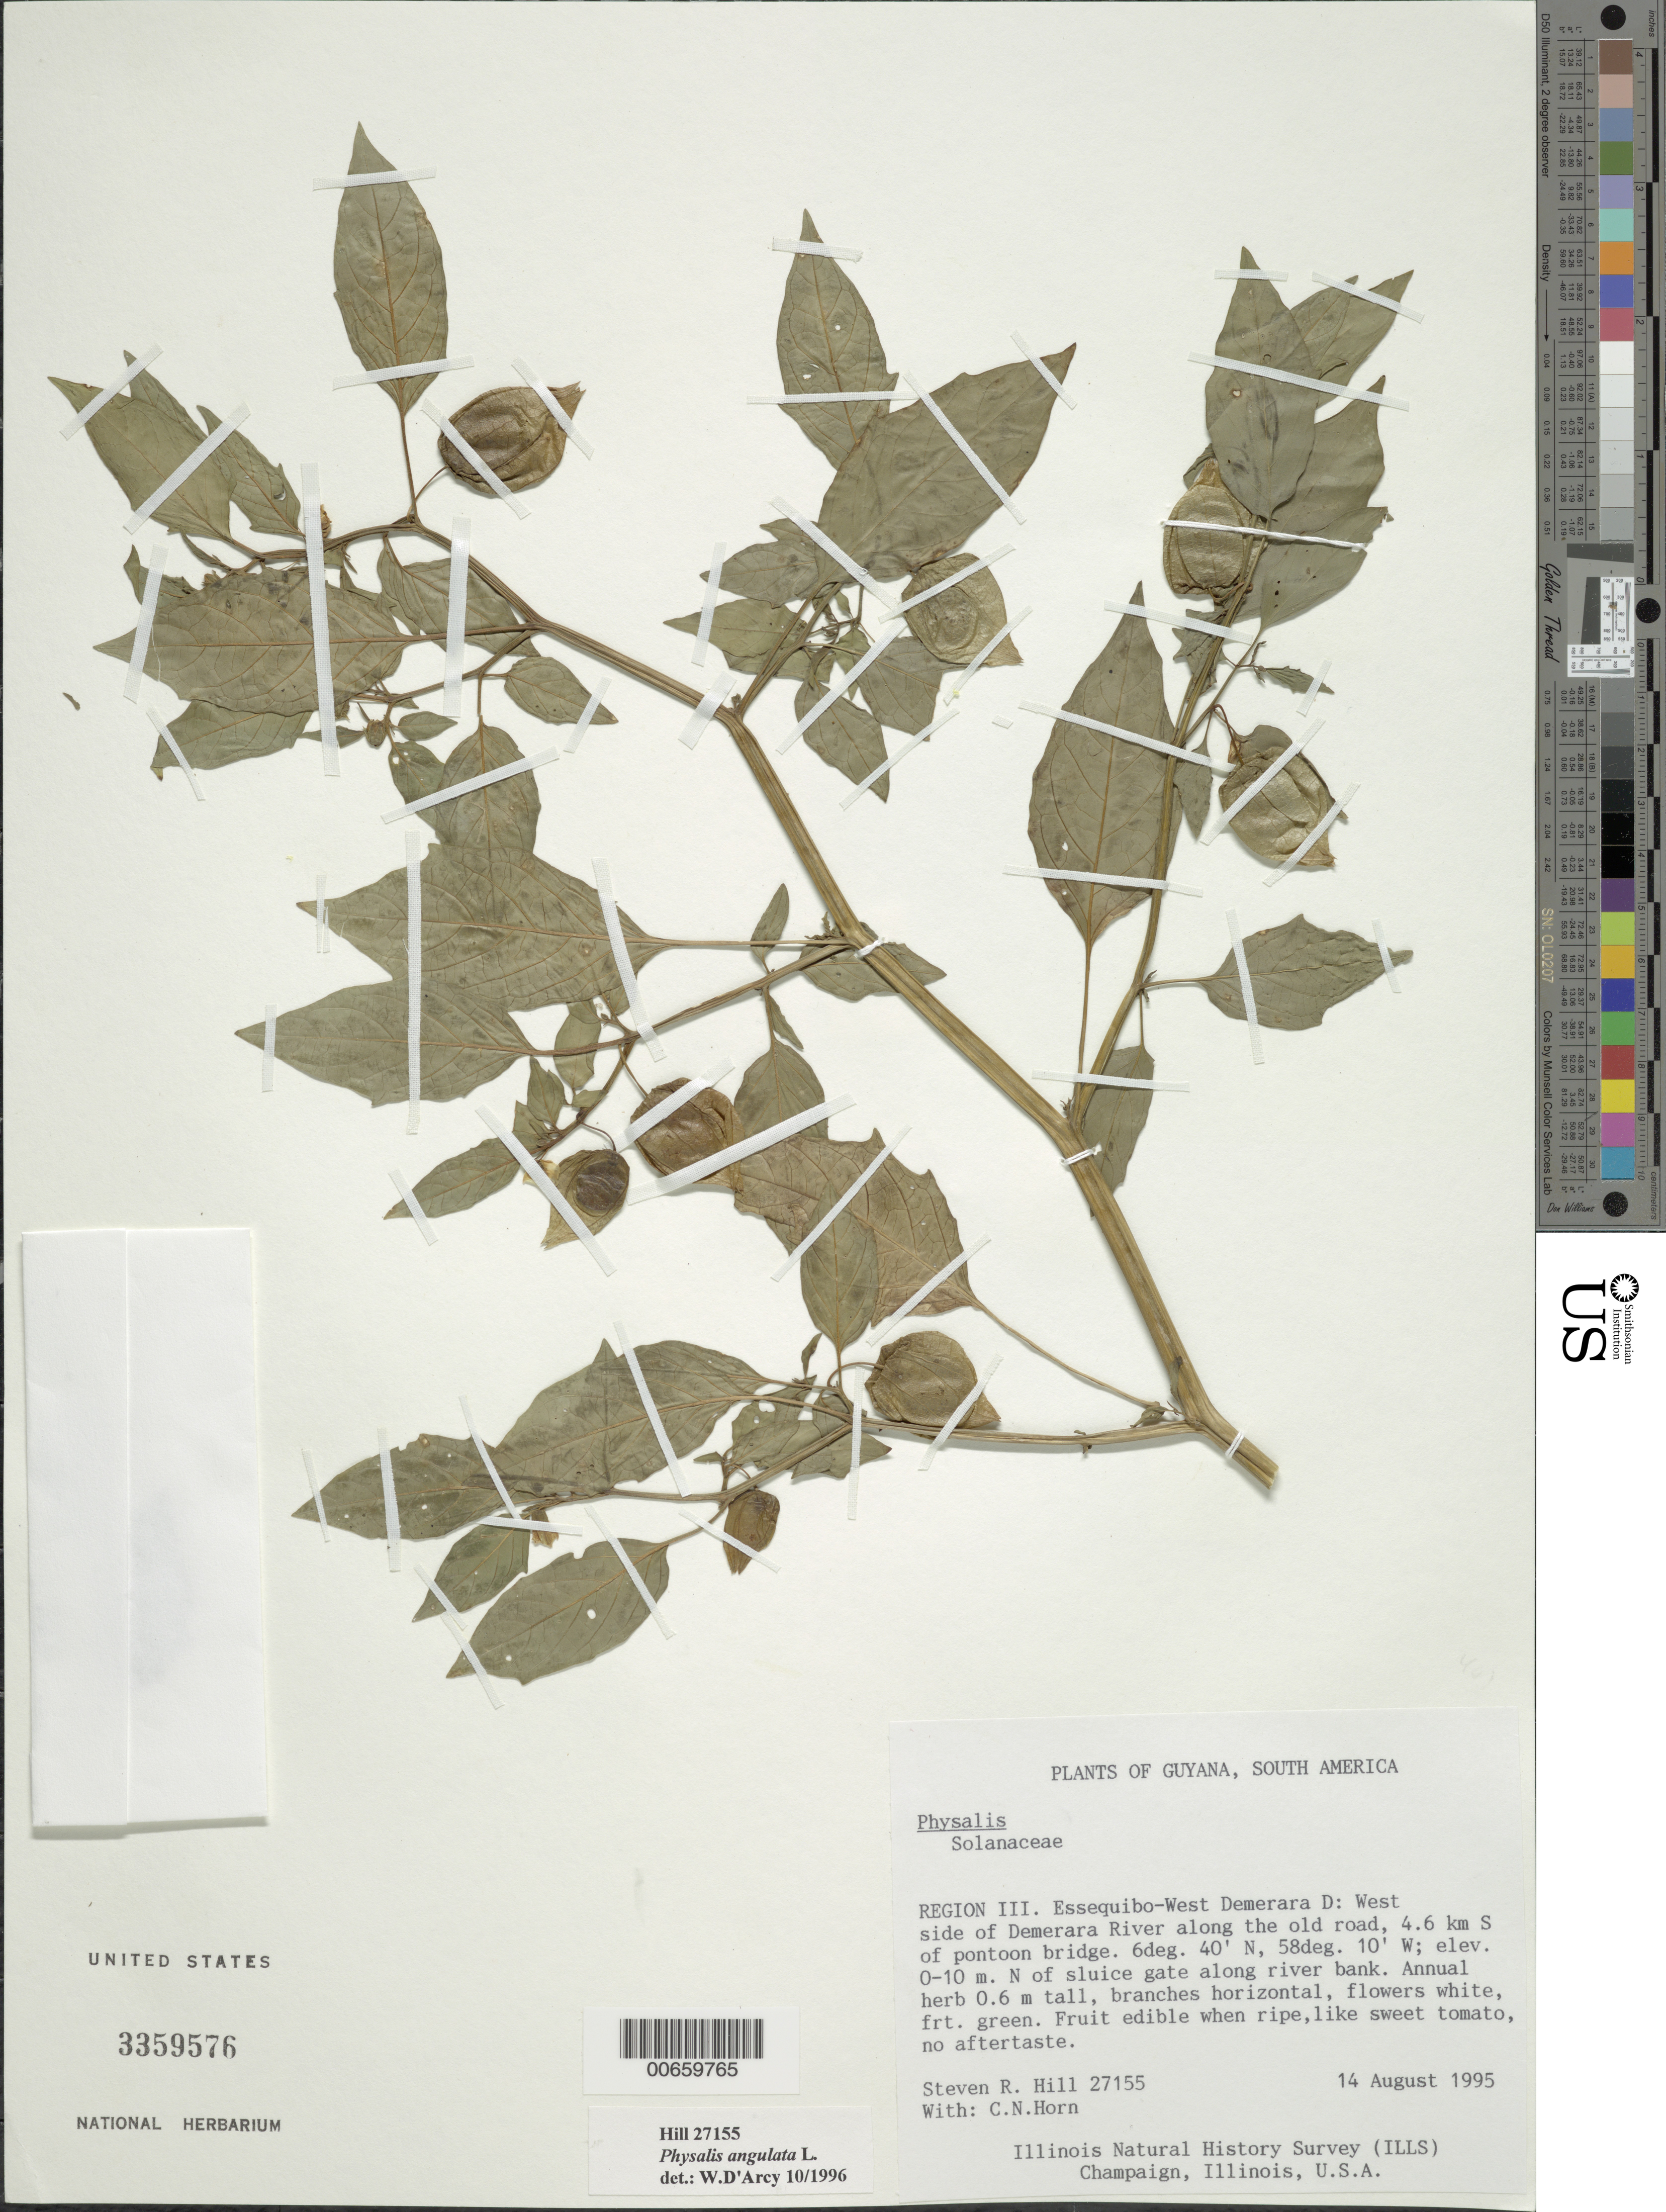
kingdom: Plantae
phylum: Tracheophyta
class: Magnoliopsida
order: Solanales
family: Solanaceae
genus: Physalis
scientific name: Physalis angulata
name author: L.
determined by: D'Arcy, W. G.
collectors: S. R. Hill & C. N. Horn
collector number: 27155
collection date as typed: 14-Aug-95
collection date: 1995-08-14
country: Guyana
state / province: Essequibo Isl-W. Demerara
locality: Demerara R., W side along old road, 4.6 km S of pontoon bridge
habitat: Riverbank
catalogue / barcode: US 3359576